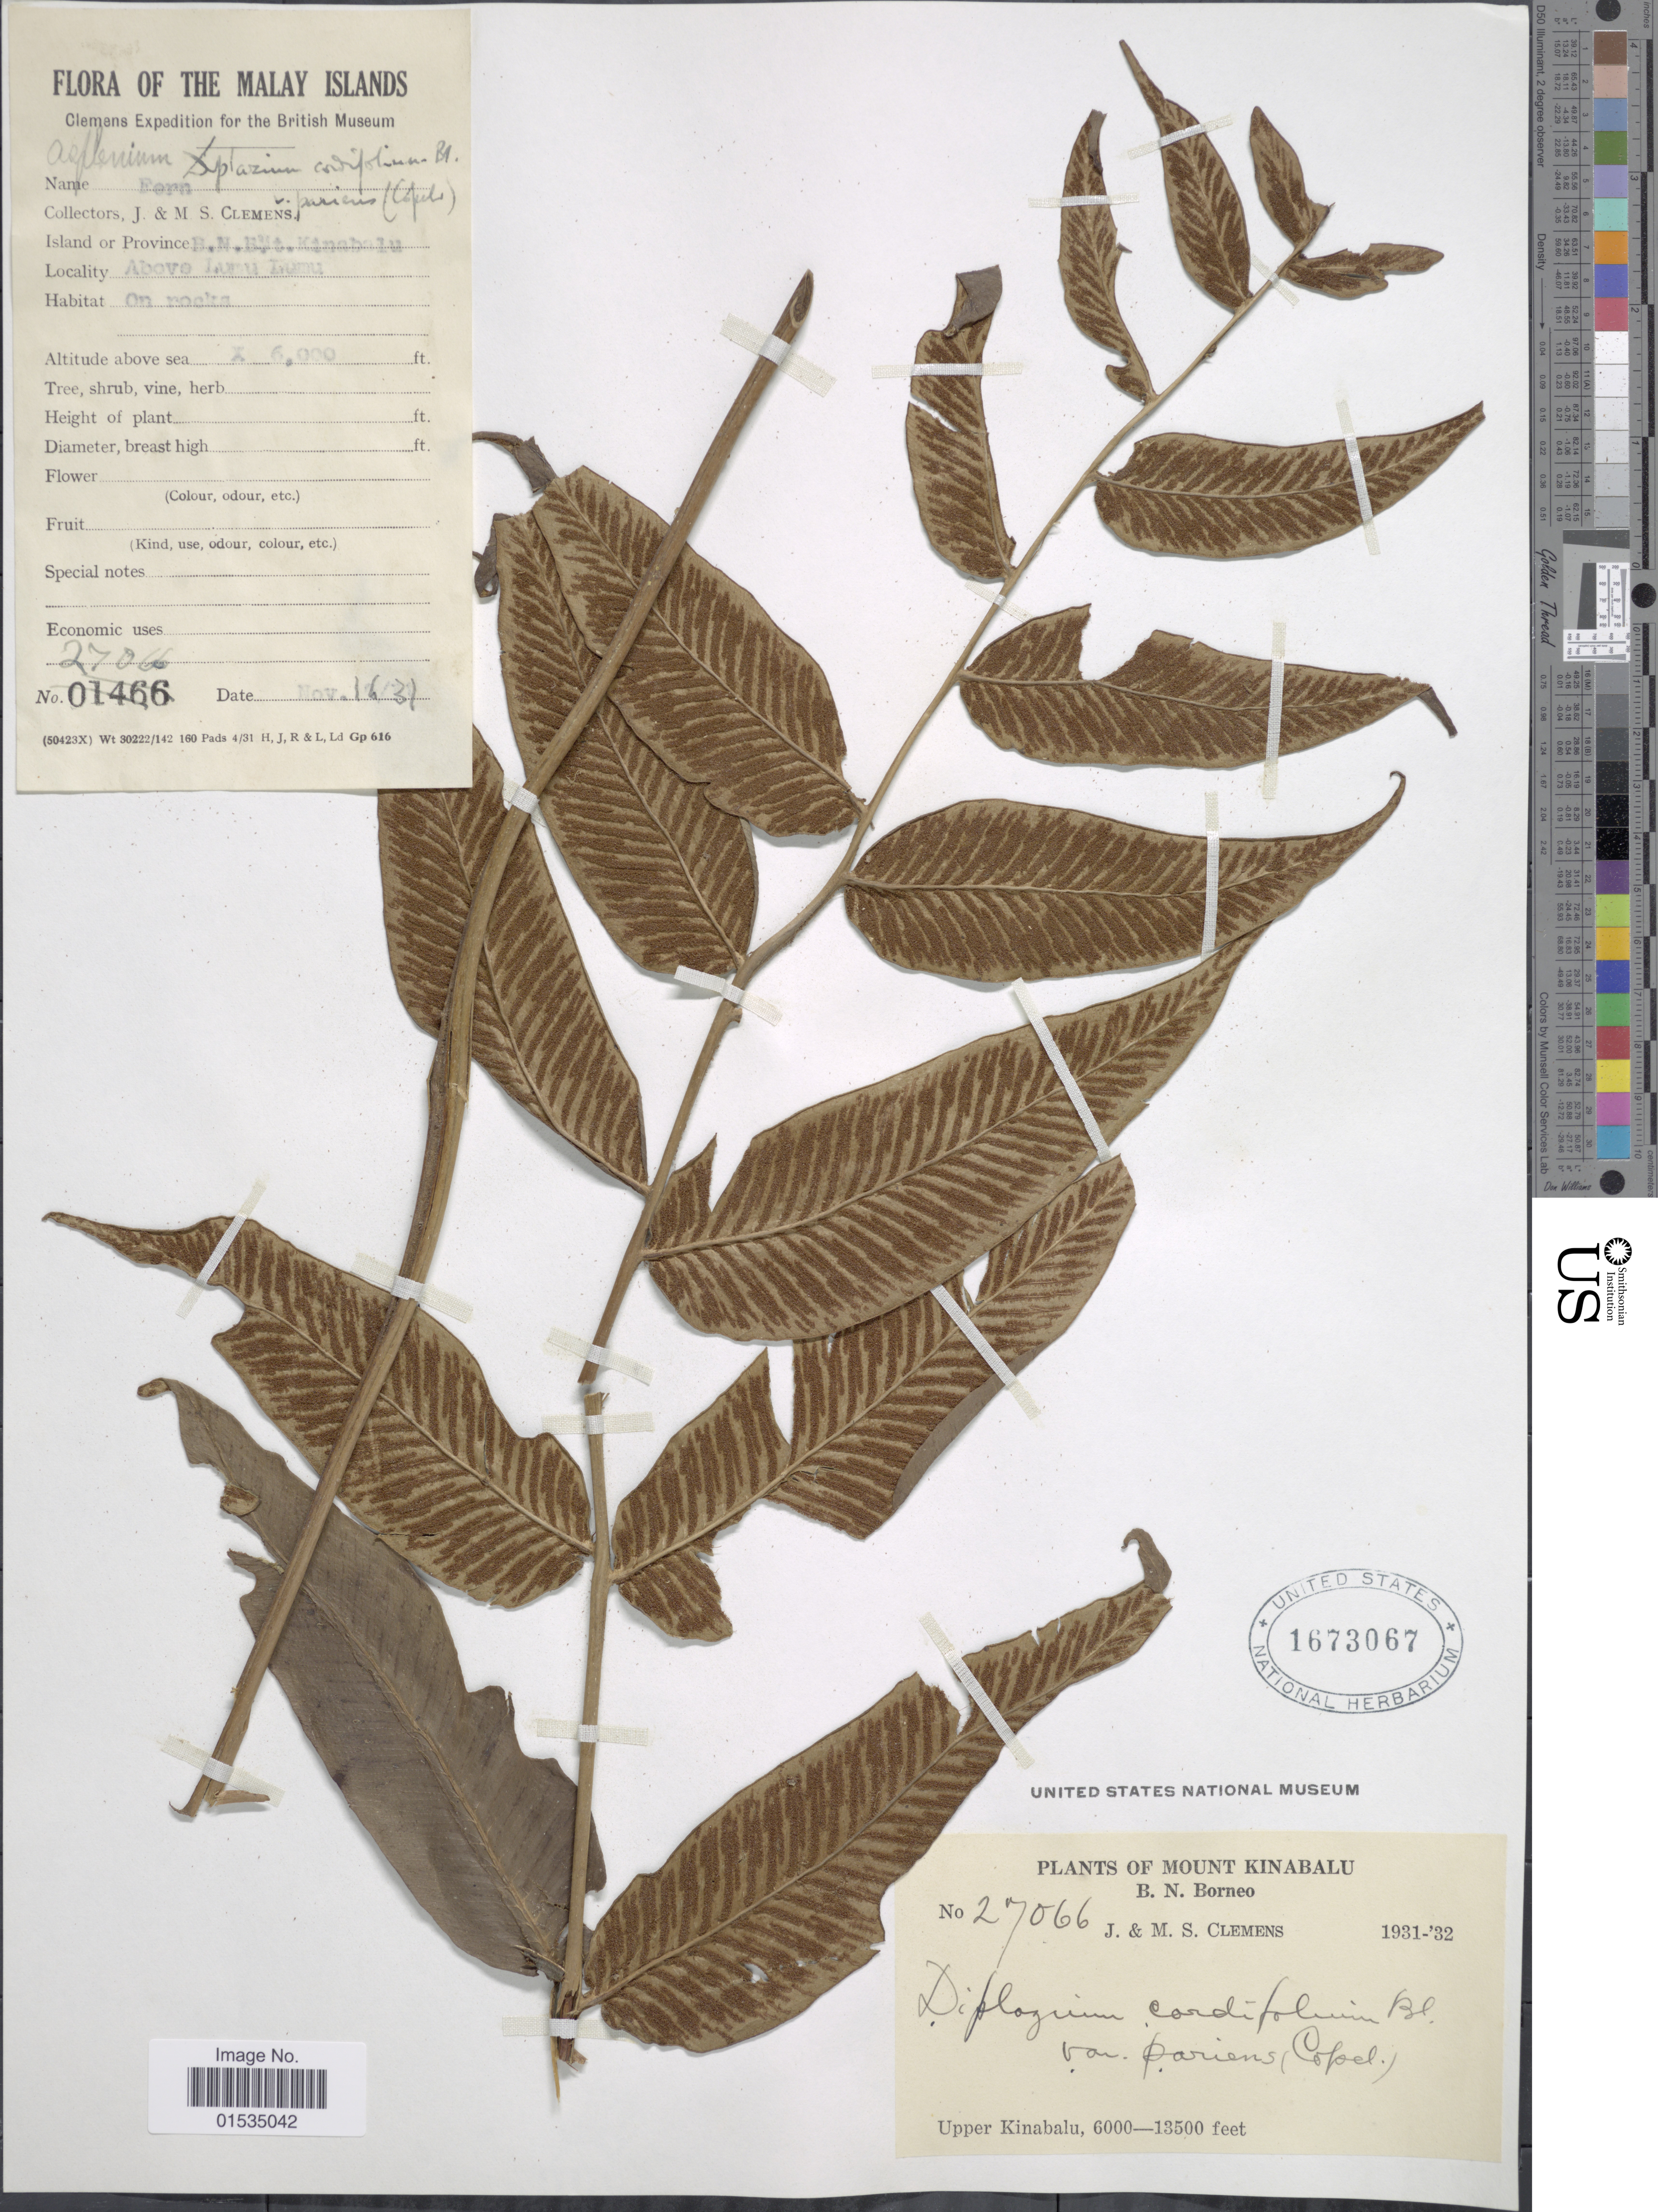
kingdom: Plantae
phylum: Tracheophyta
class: Polypodiopsida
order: Polypodiales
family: Athyriaceae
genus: Diplazium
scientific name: Diplazium pariens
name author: Copel.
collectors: J. Clemens & M. S. Clemens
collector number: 27066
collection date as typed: Transcribed d/m/y: 11/11/31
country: Malaysia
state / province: Sabah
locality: Mount Kinabalu, B.N. Borneo, above Lumu Lumu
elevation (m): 1829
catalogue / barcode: US 1673067